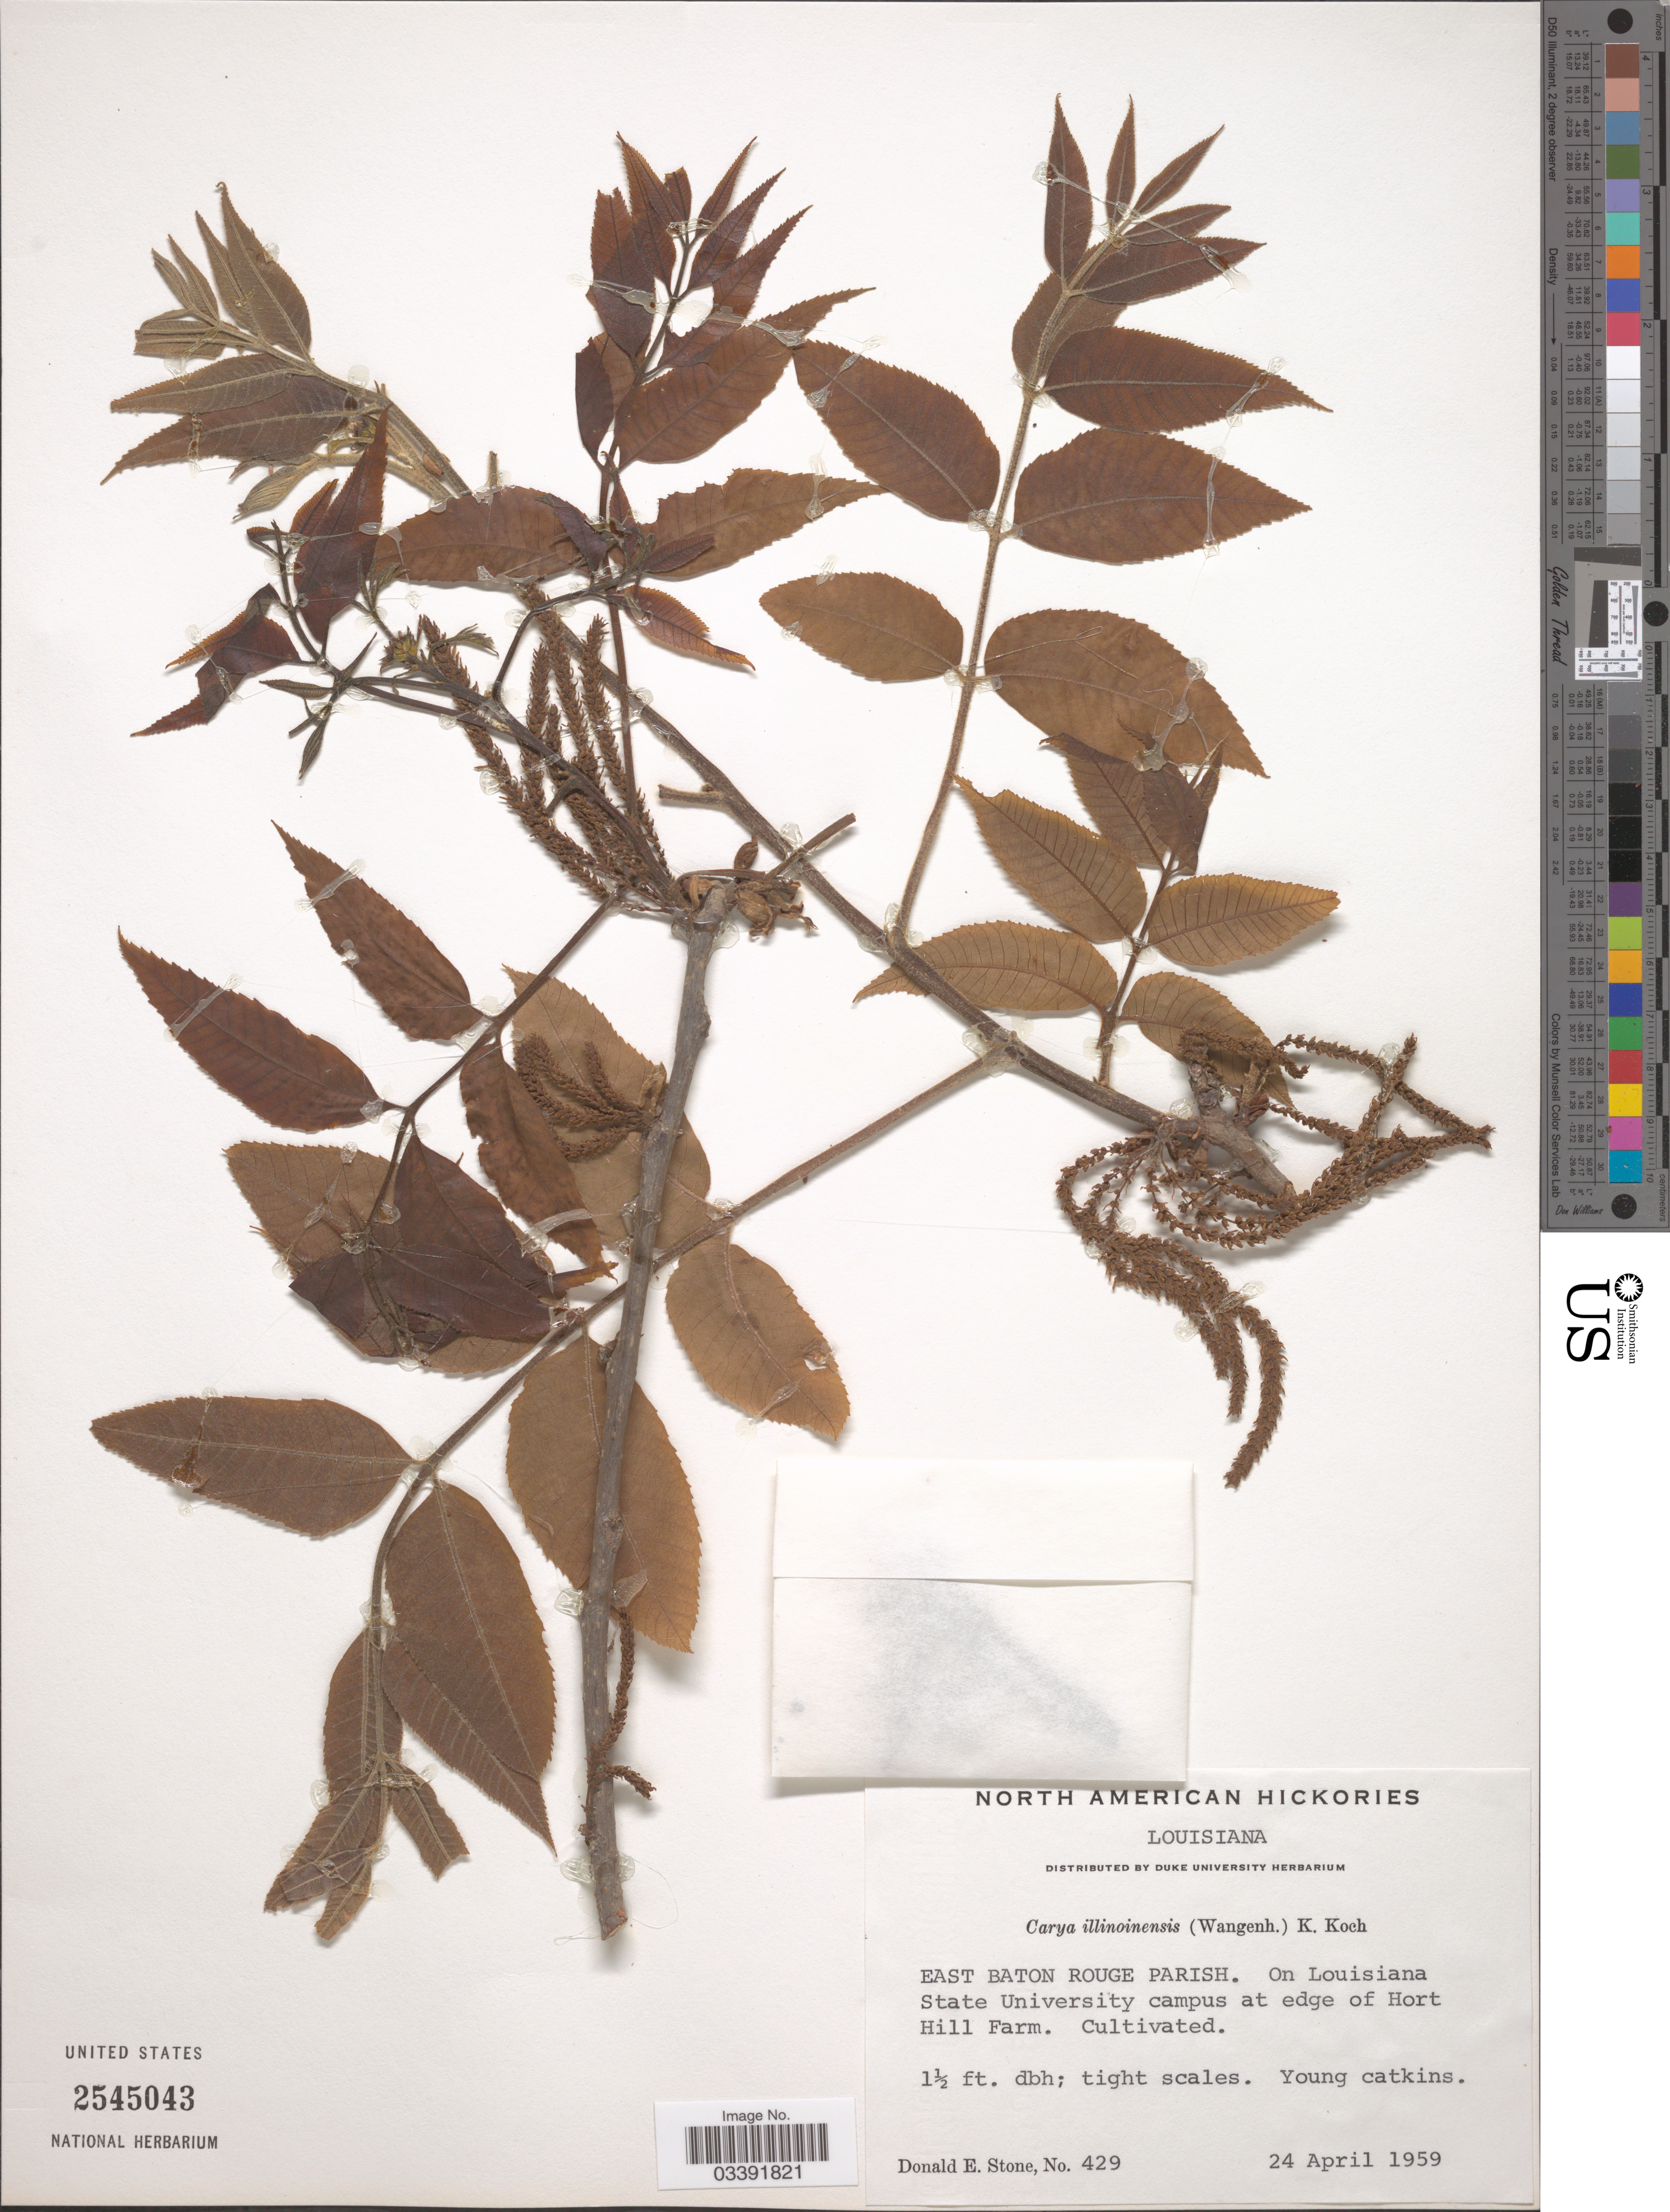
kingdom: Plantae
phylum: Tracheophyta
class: Magnoliopsida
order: Fagales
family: Juglandaceae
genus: Carya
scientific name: Carya illinoinensis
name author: (Wangenh.) K. Koch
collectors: D. Stone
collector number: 429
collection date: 1959-04-24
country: United States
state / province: Louisiana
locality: East Baton Rouge Parish. On Louisiana State University campus at edge of Hort Hill farm.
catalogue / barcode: US 2545043